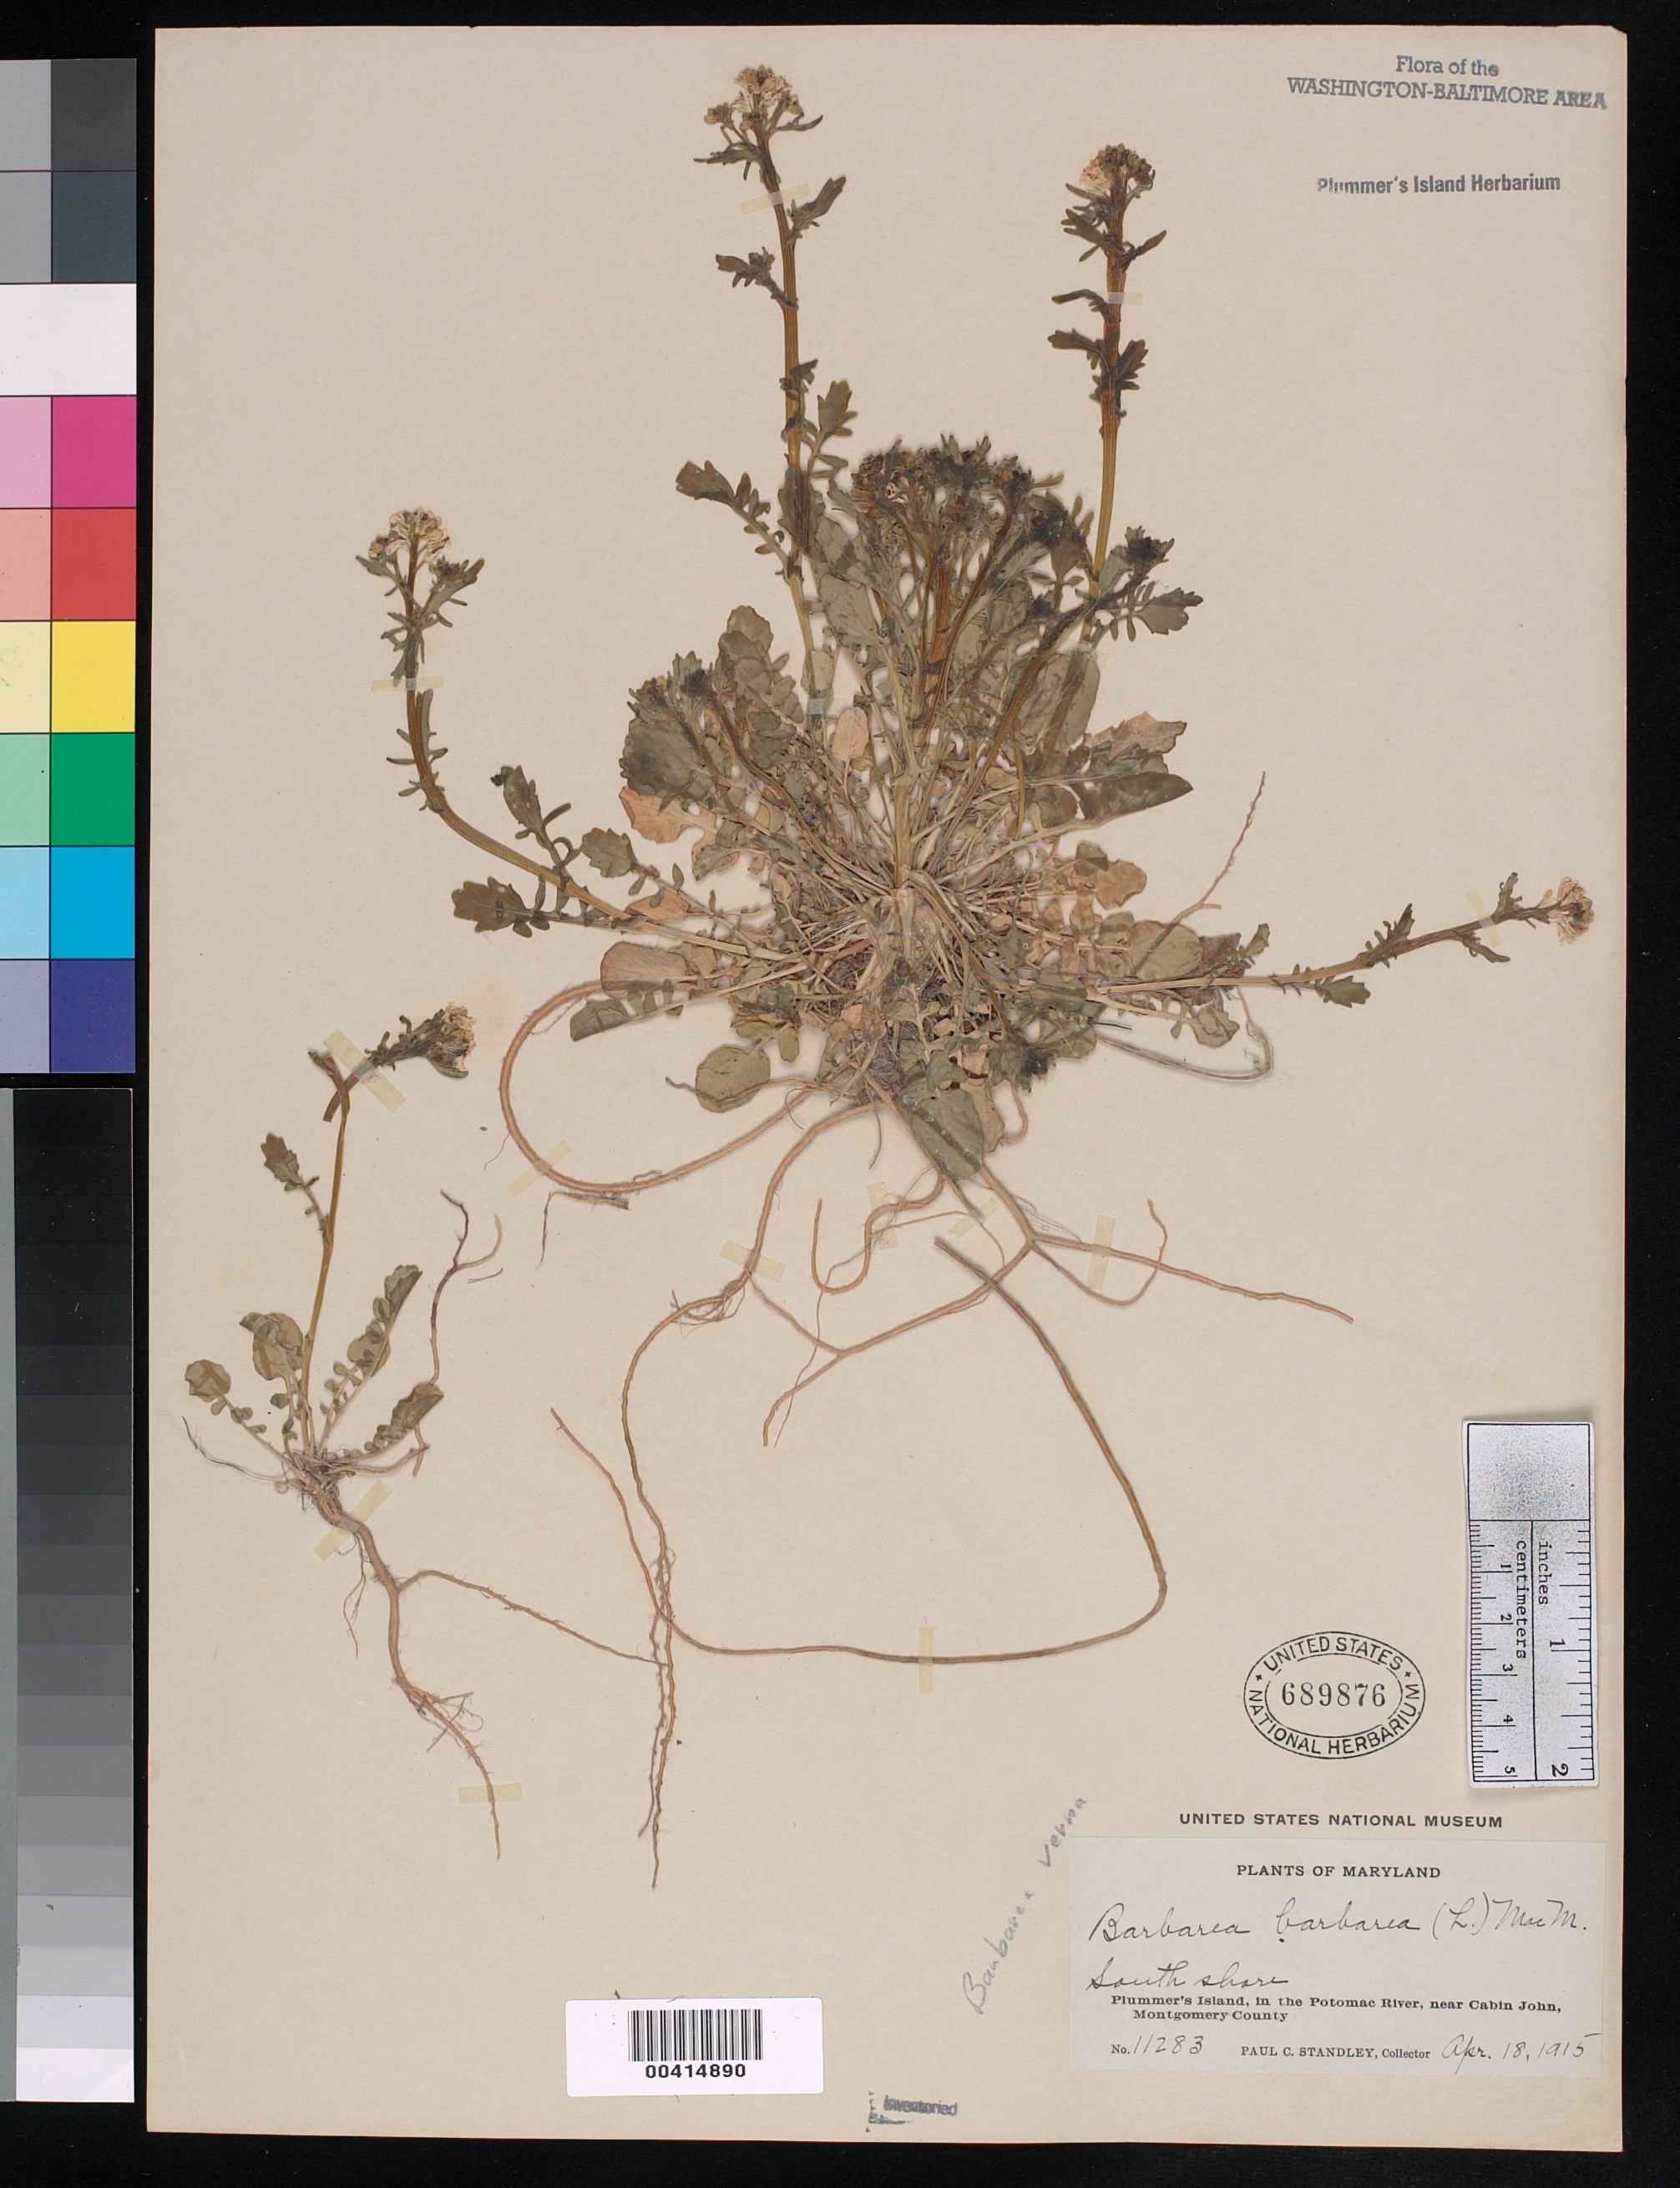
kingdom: Plantae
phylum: Tracheophyta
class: Magnoliopsida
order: Brassicales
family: Brassicaceae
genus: Barbarea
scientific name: Barbarea verna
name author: (Mill.) Asch.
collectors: P. C. Standley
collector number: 11283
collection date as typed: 18 Apr 1915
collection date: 1915-04-18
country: United States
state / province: Maryland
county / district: Montgomery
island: Plummers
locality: Plummer's Island; south shore C. & O. Canal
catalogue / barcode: US 689876